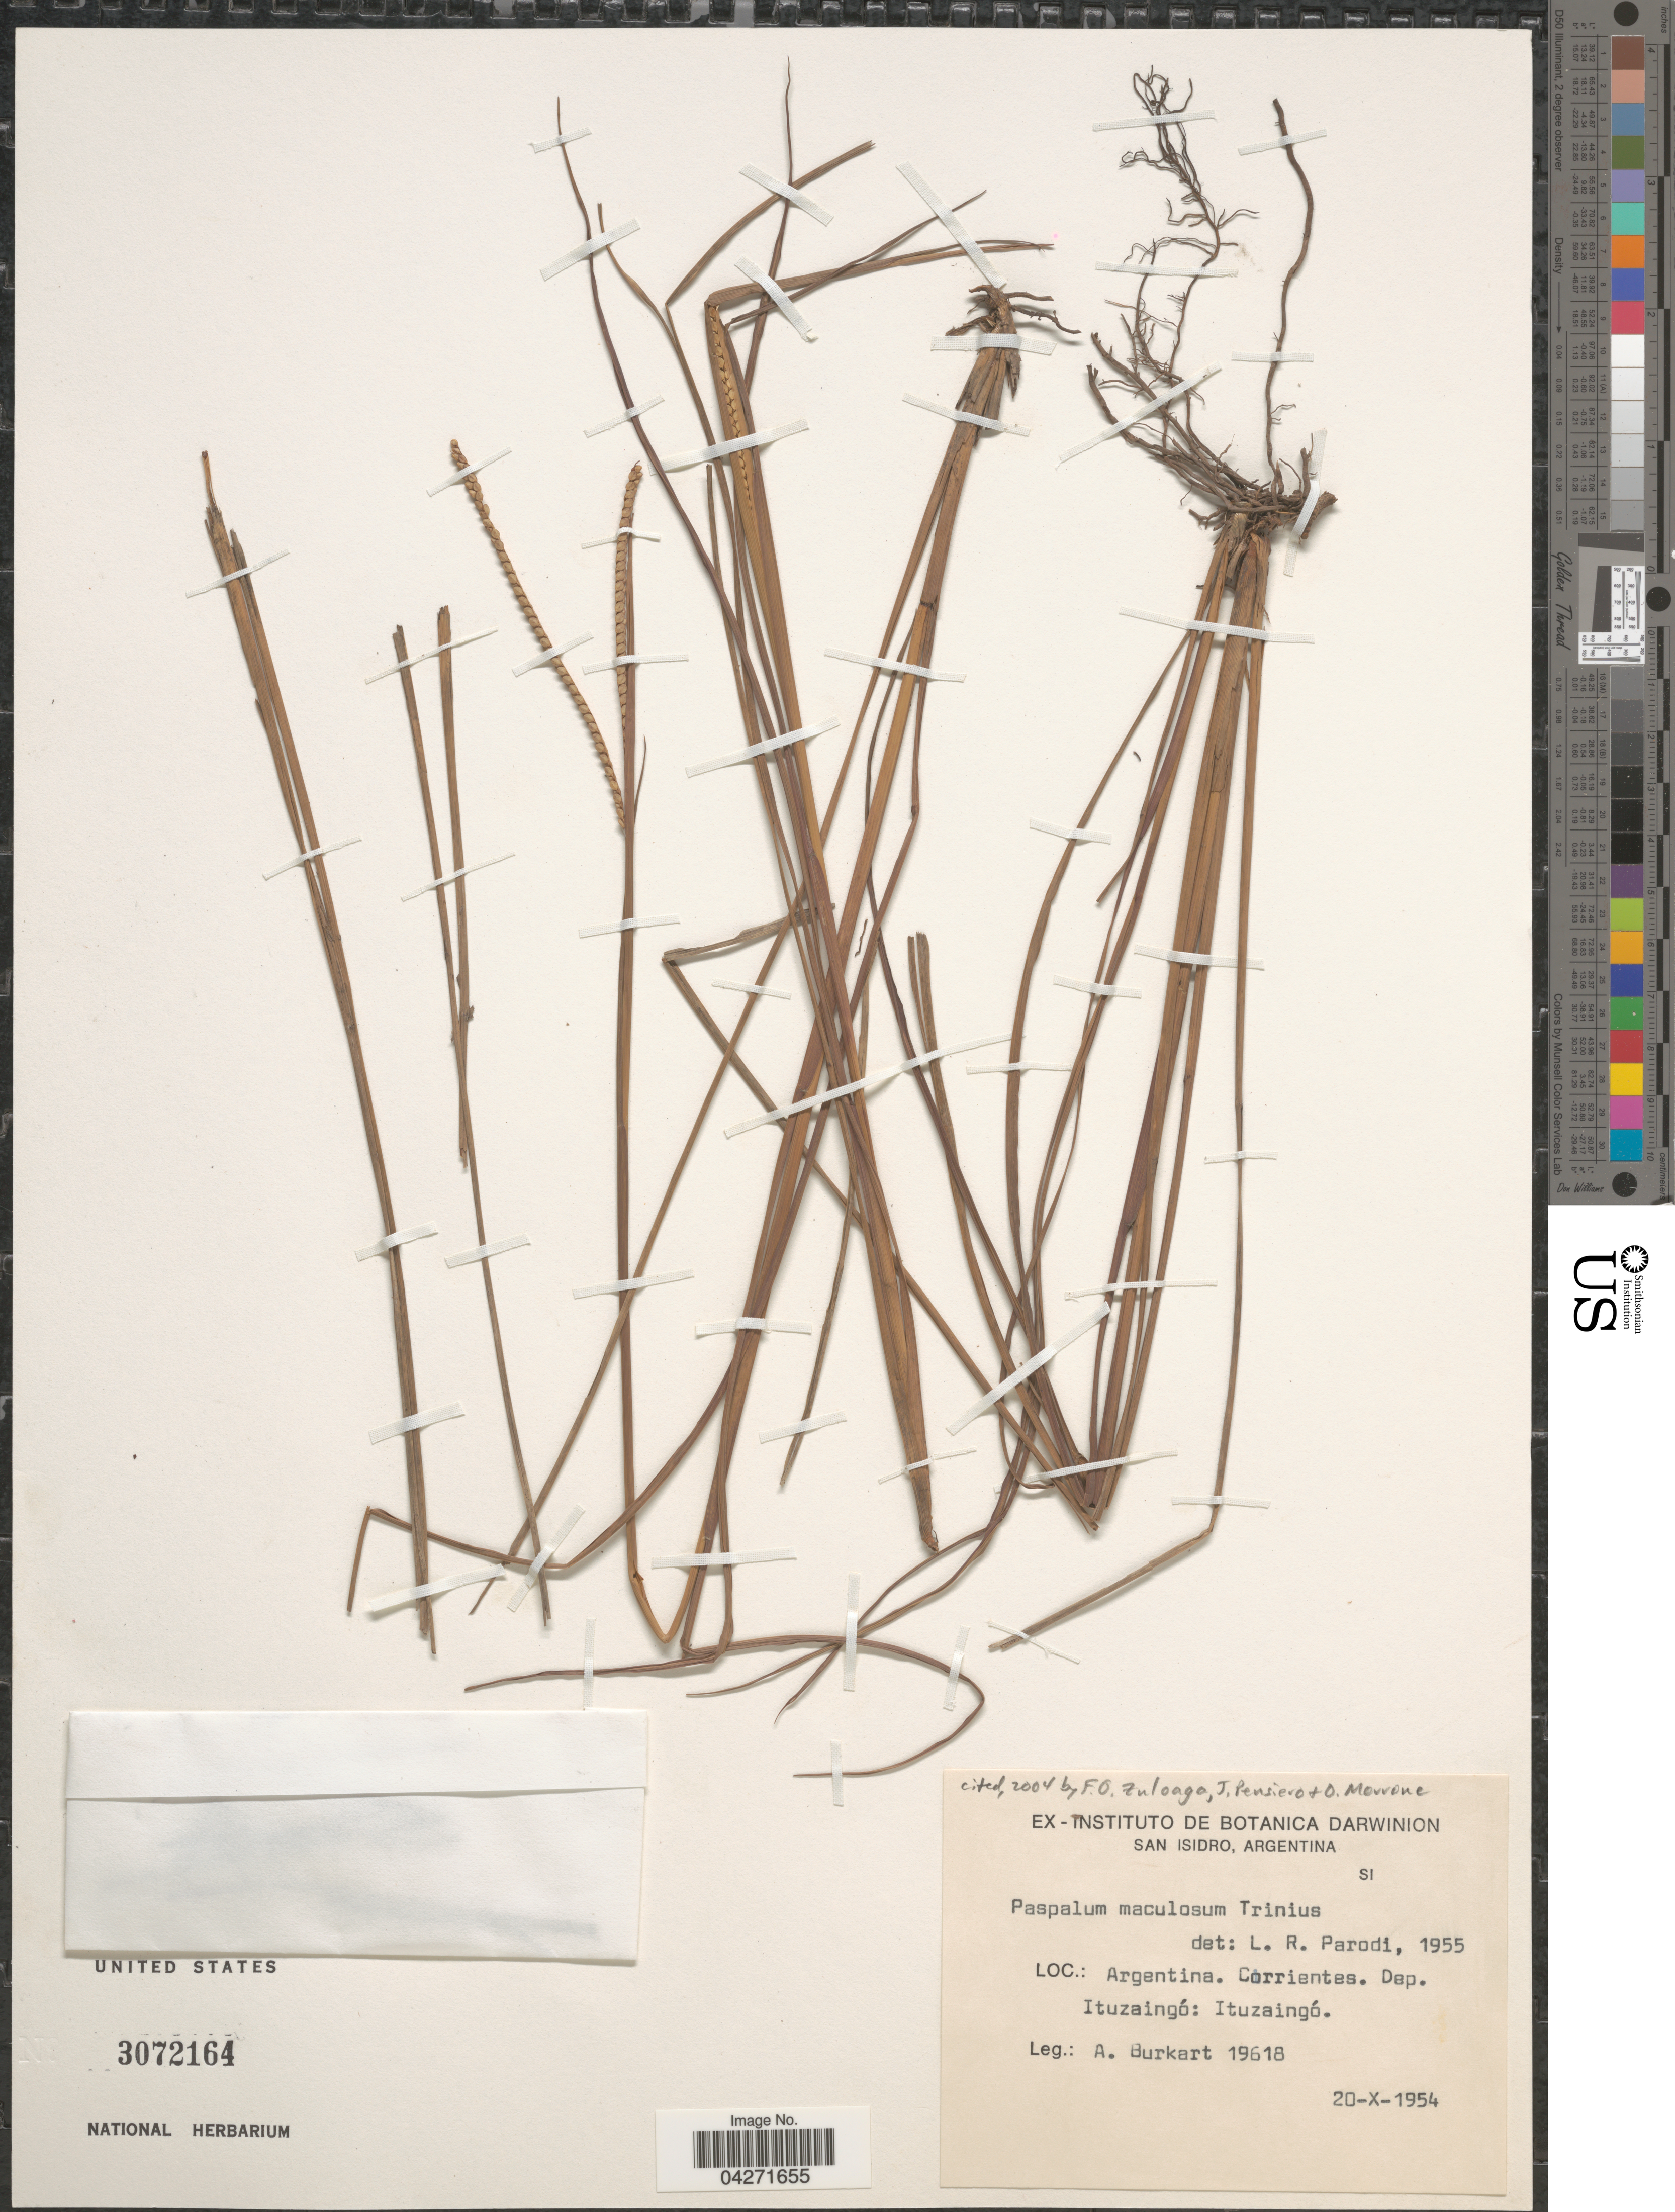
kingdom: Plantae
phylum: Tracheophyta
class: Liliopsida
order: Poales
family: Poaceae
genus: Paspalum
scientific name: Paspalum maculosum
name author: Trin.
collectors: A. E. Burkart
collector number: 19618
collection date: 1954-10-20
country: Argentina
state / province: Corrientes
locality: Dep. Ituzaingó: Ituzaingó.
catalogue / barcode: US 3072164